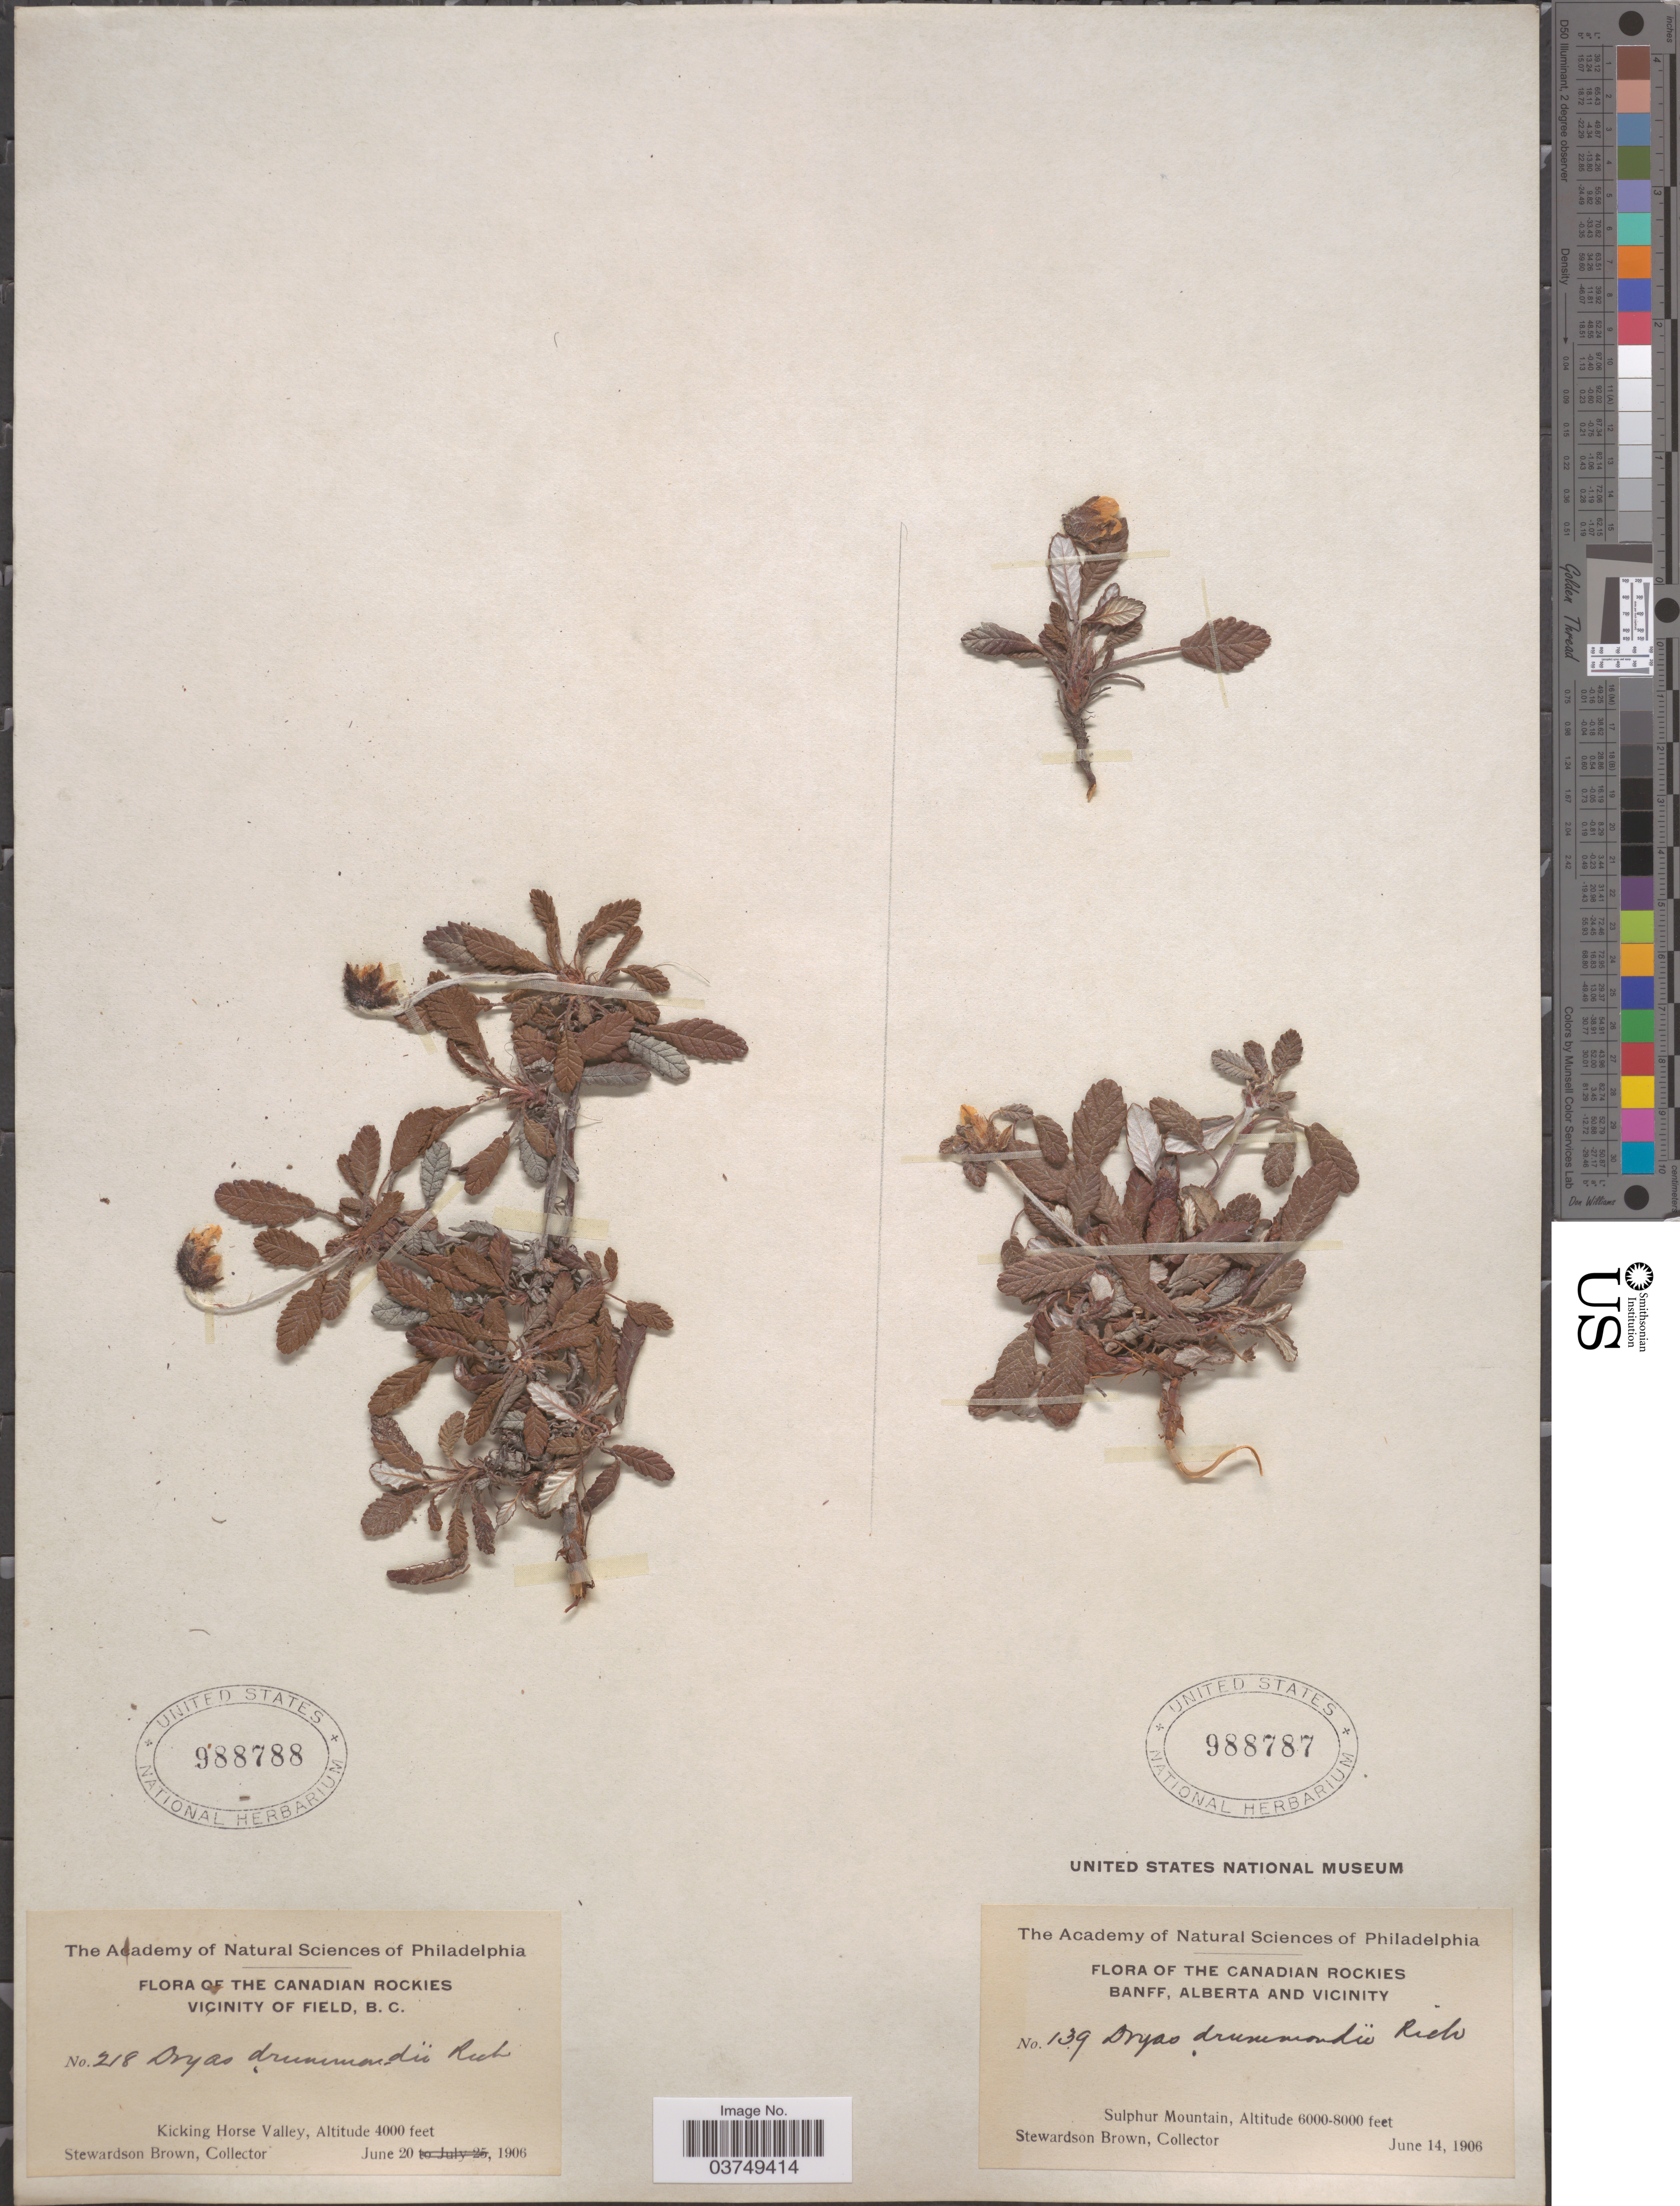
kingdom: Plantae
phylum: Tracheophyta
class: Magnoliopsida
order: Rosales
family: Rosaceae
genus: Dryas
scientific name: Dryas drummondii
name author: Hook. & Richardson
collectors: S. Brown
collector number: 139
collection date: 1906-06-14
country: Canada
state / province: Alberta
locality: The Canadian Rockies Banff, and Vicinity. Sulphur Mountain.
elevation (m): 1829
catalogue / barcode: US 988787-2